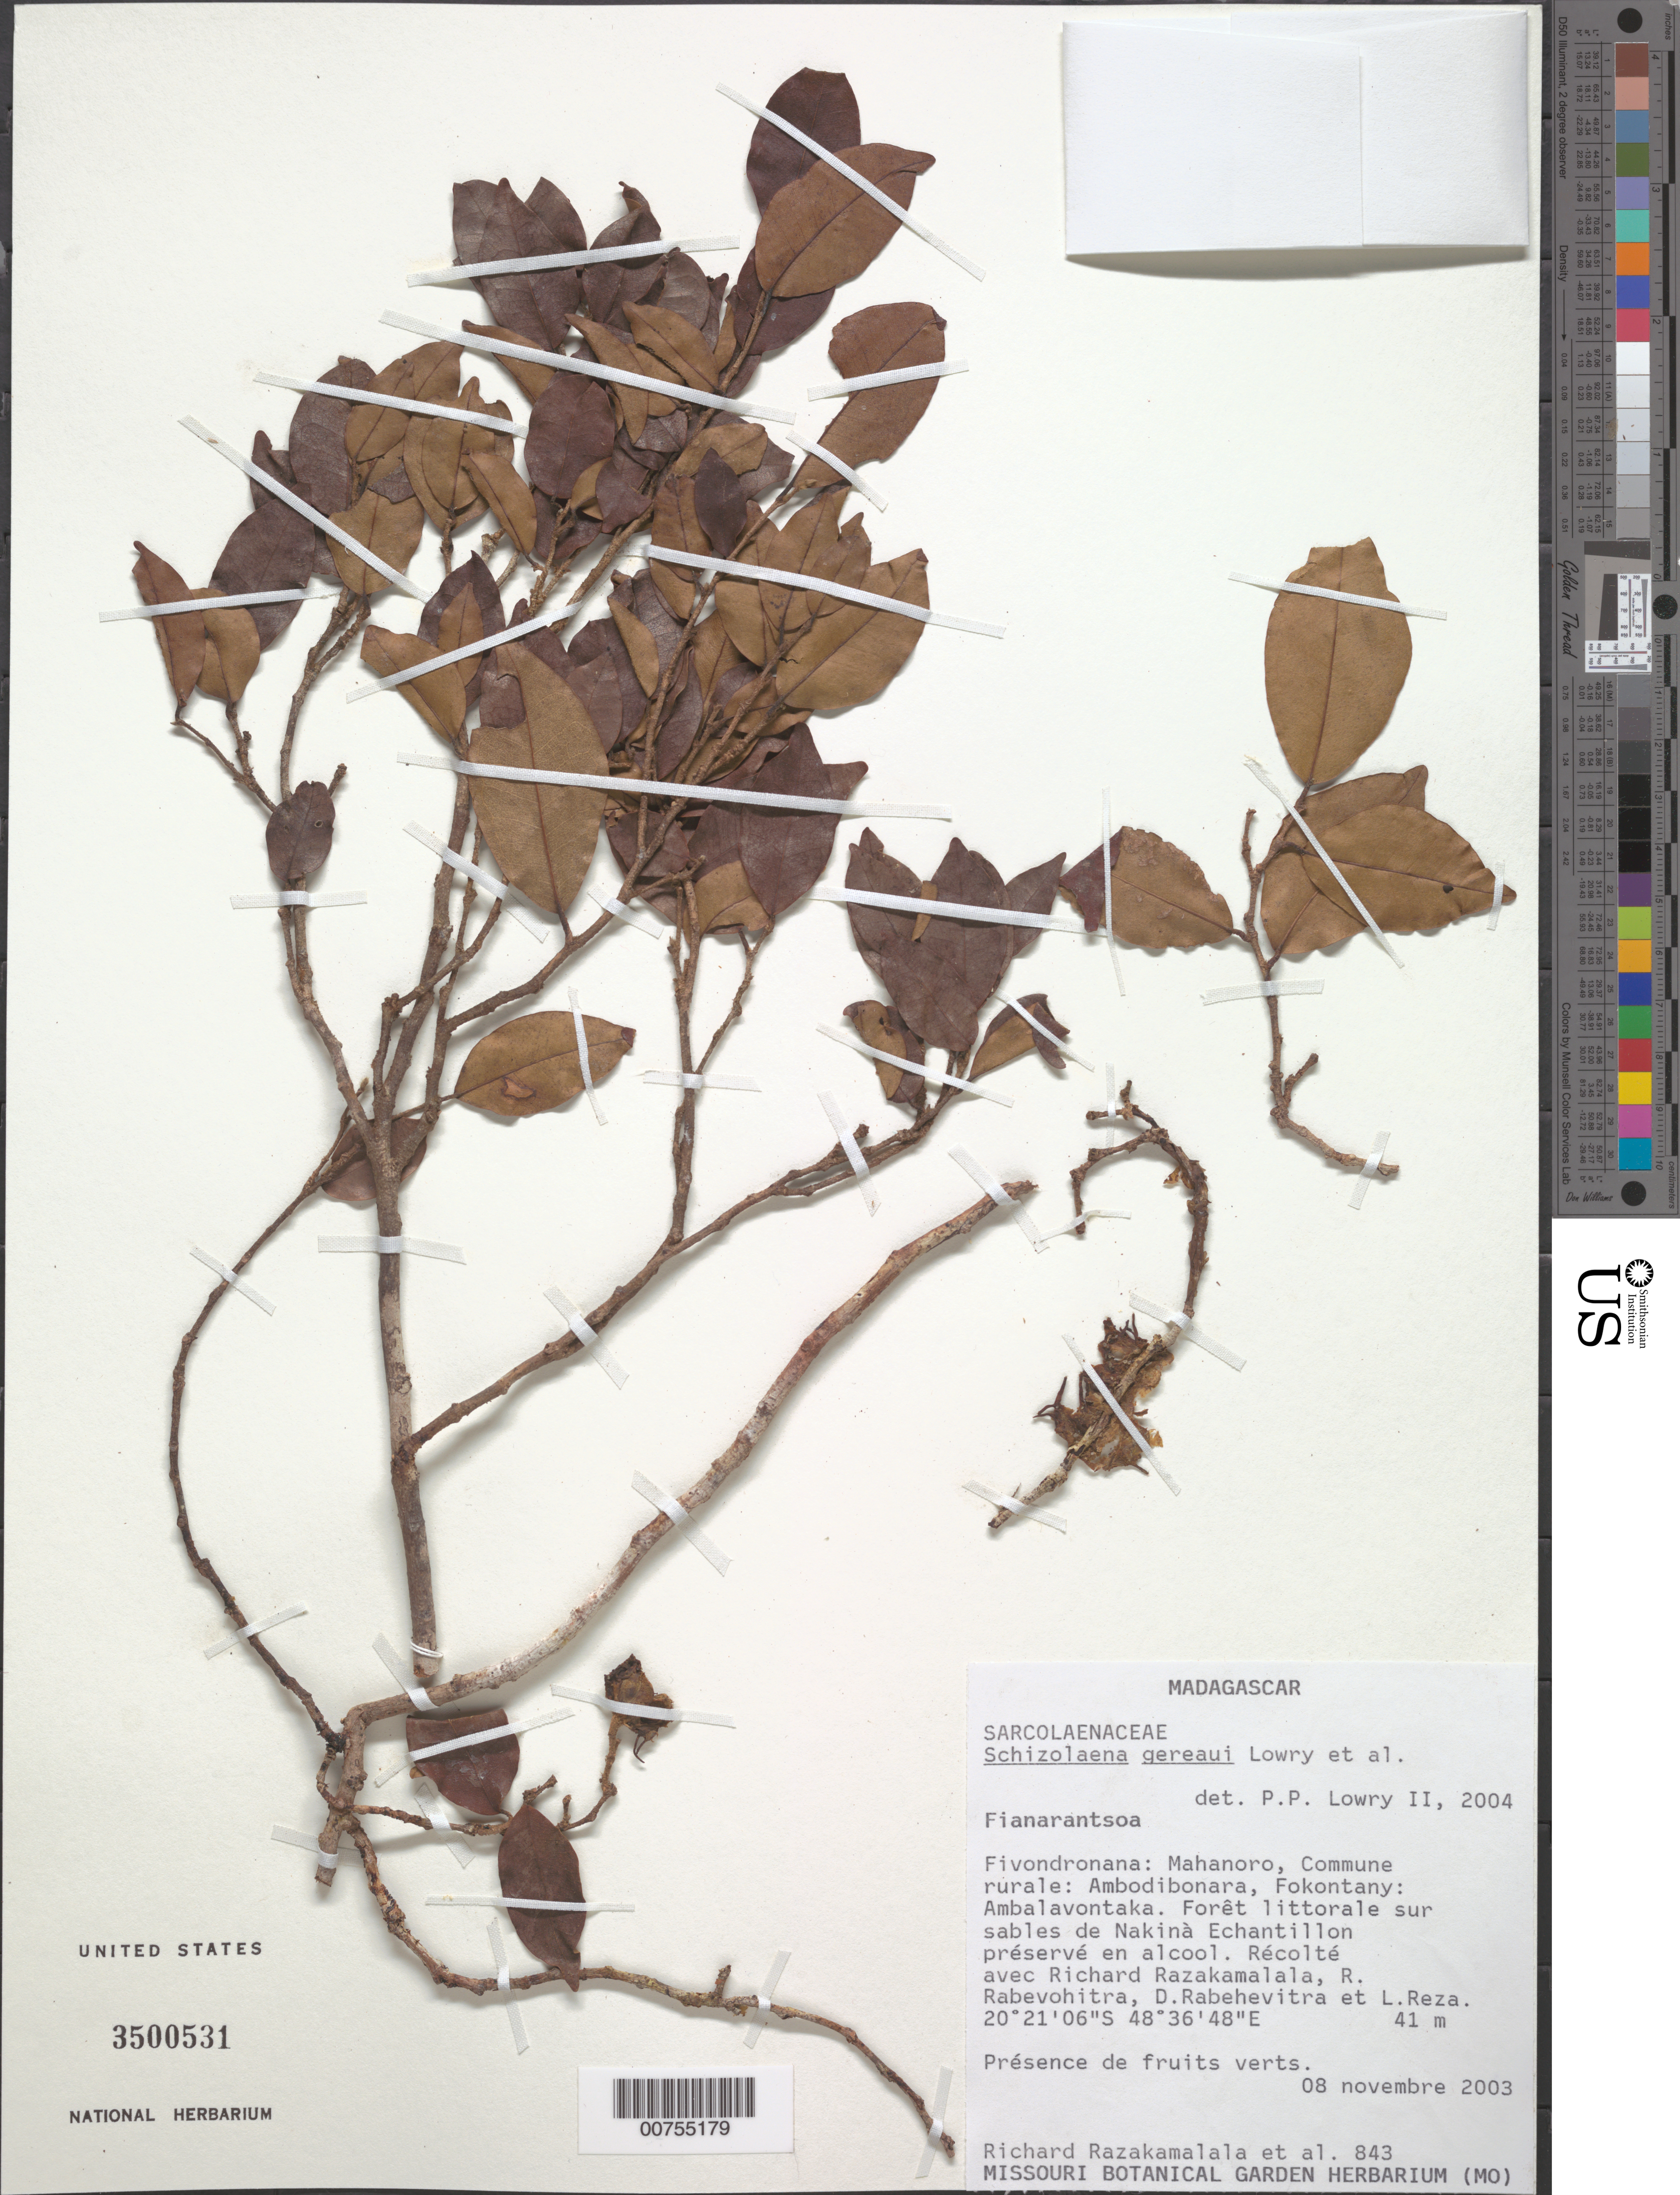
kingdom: Plantae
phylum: Tracheophyta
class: Magnoliopsida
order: Malvales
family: Sarcolaenaceae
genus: Schizolaena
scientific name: Schizolaena gereaui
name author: Lowry et al.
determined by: Lowry, P. P., (MO), Missouri Botanical Garden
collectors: R. Razakamalala & et al.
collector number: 843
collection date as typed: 08 Nov 2003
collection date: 2003-11-08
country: Madagascar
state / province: Atsinanana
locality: Fivondronana: Mahanoro, Commune rurale: Ambodibonara, Fokontany: Ambalavontaka. Sur sables de Nakinà.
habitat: Forêt littorale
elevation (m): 41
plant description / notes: Echantillon préservé en alcool.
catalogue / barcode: US 3500531